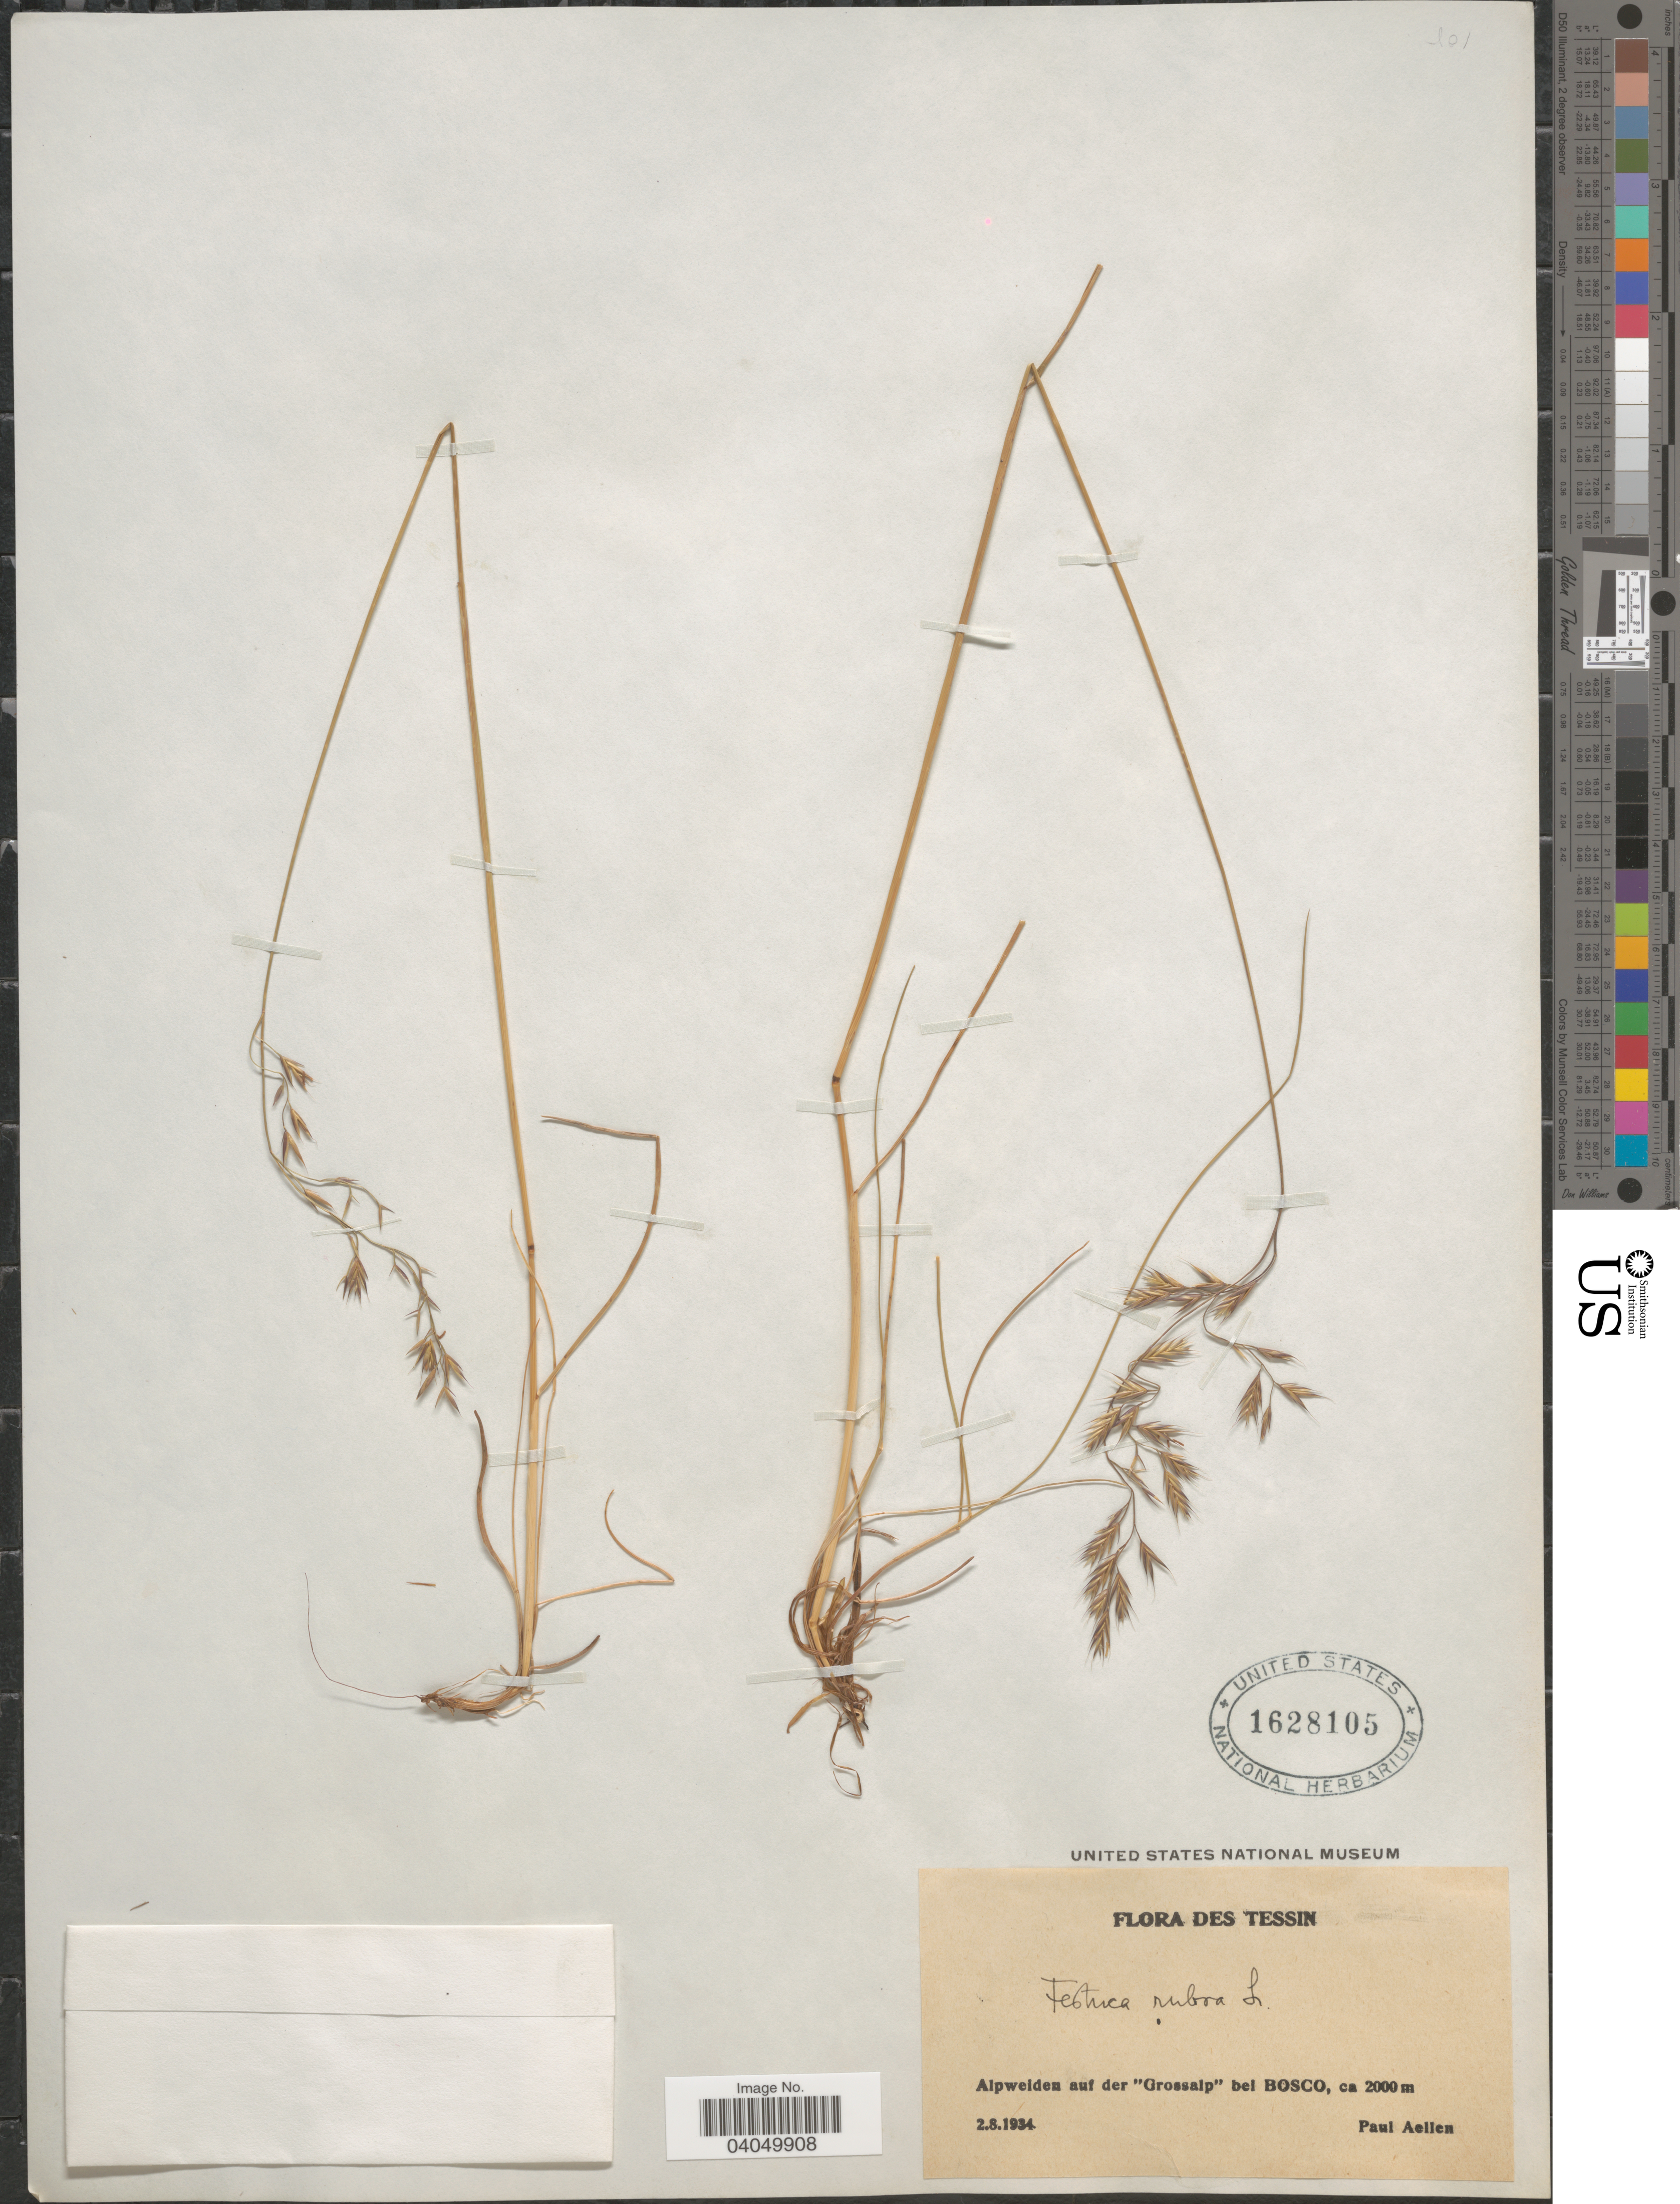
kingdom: Plantae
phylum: Tracheophyta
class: Liliopsida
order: Poales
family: Poaceae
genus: Festuca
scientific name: Festuca rubra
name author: L.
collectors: P. Aellen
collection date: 1934-08-02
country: Switzerland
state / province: Ticino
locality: Des Tessin. Alpweiden auf der "Grossalp" bei Bosco.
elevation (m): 2000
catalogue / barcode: US 1628105